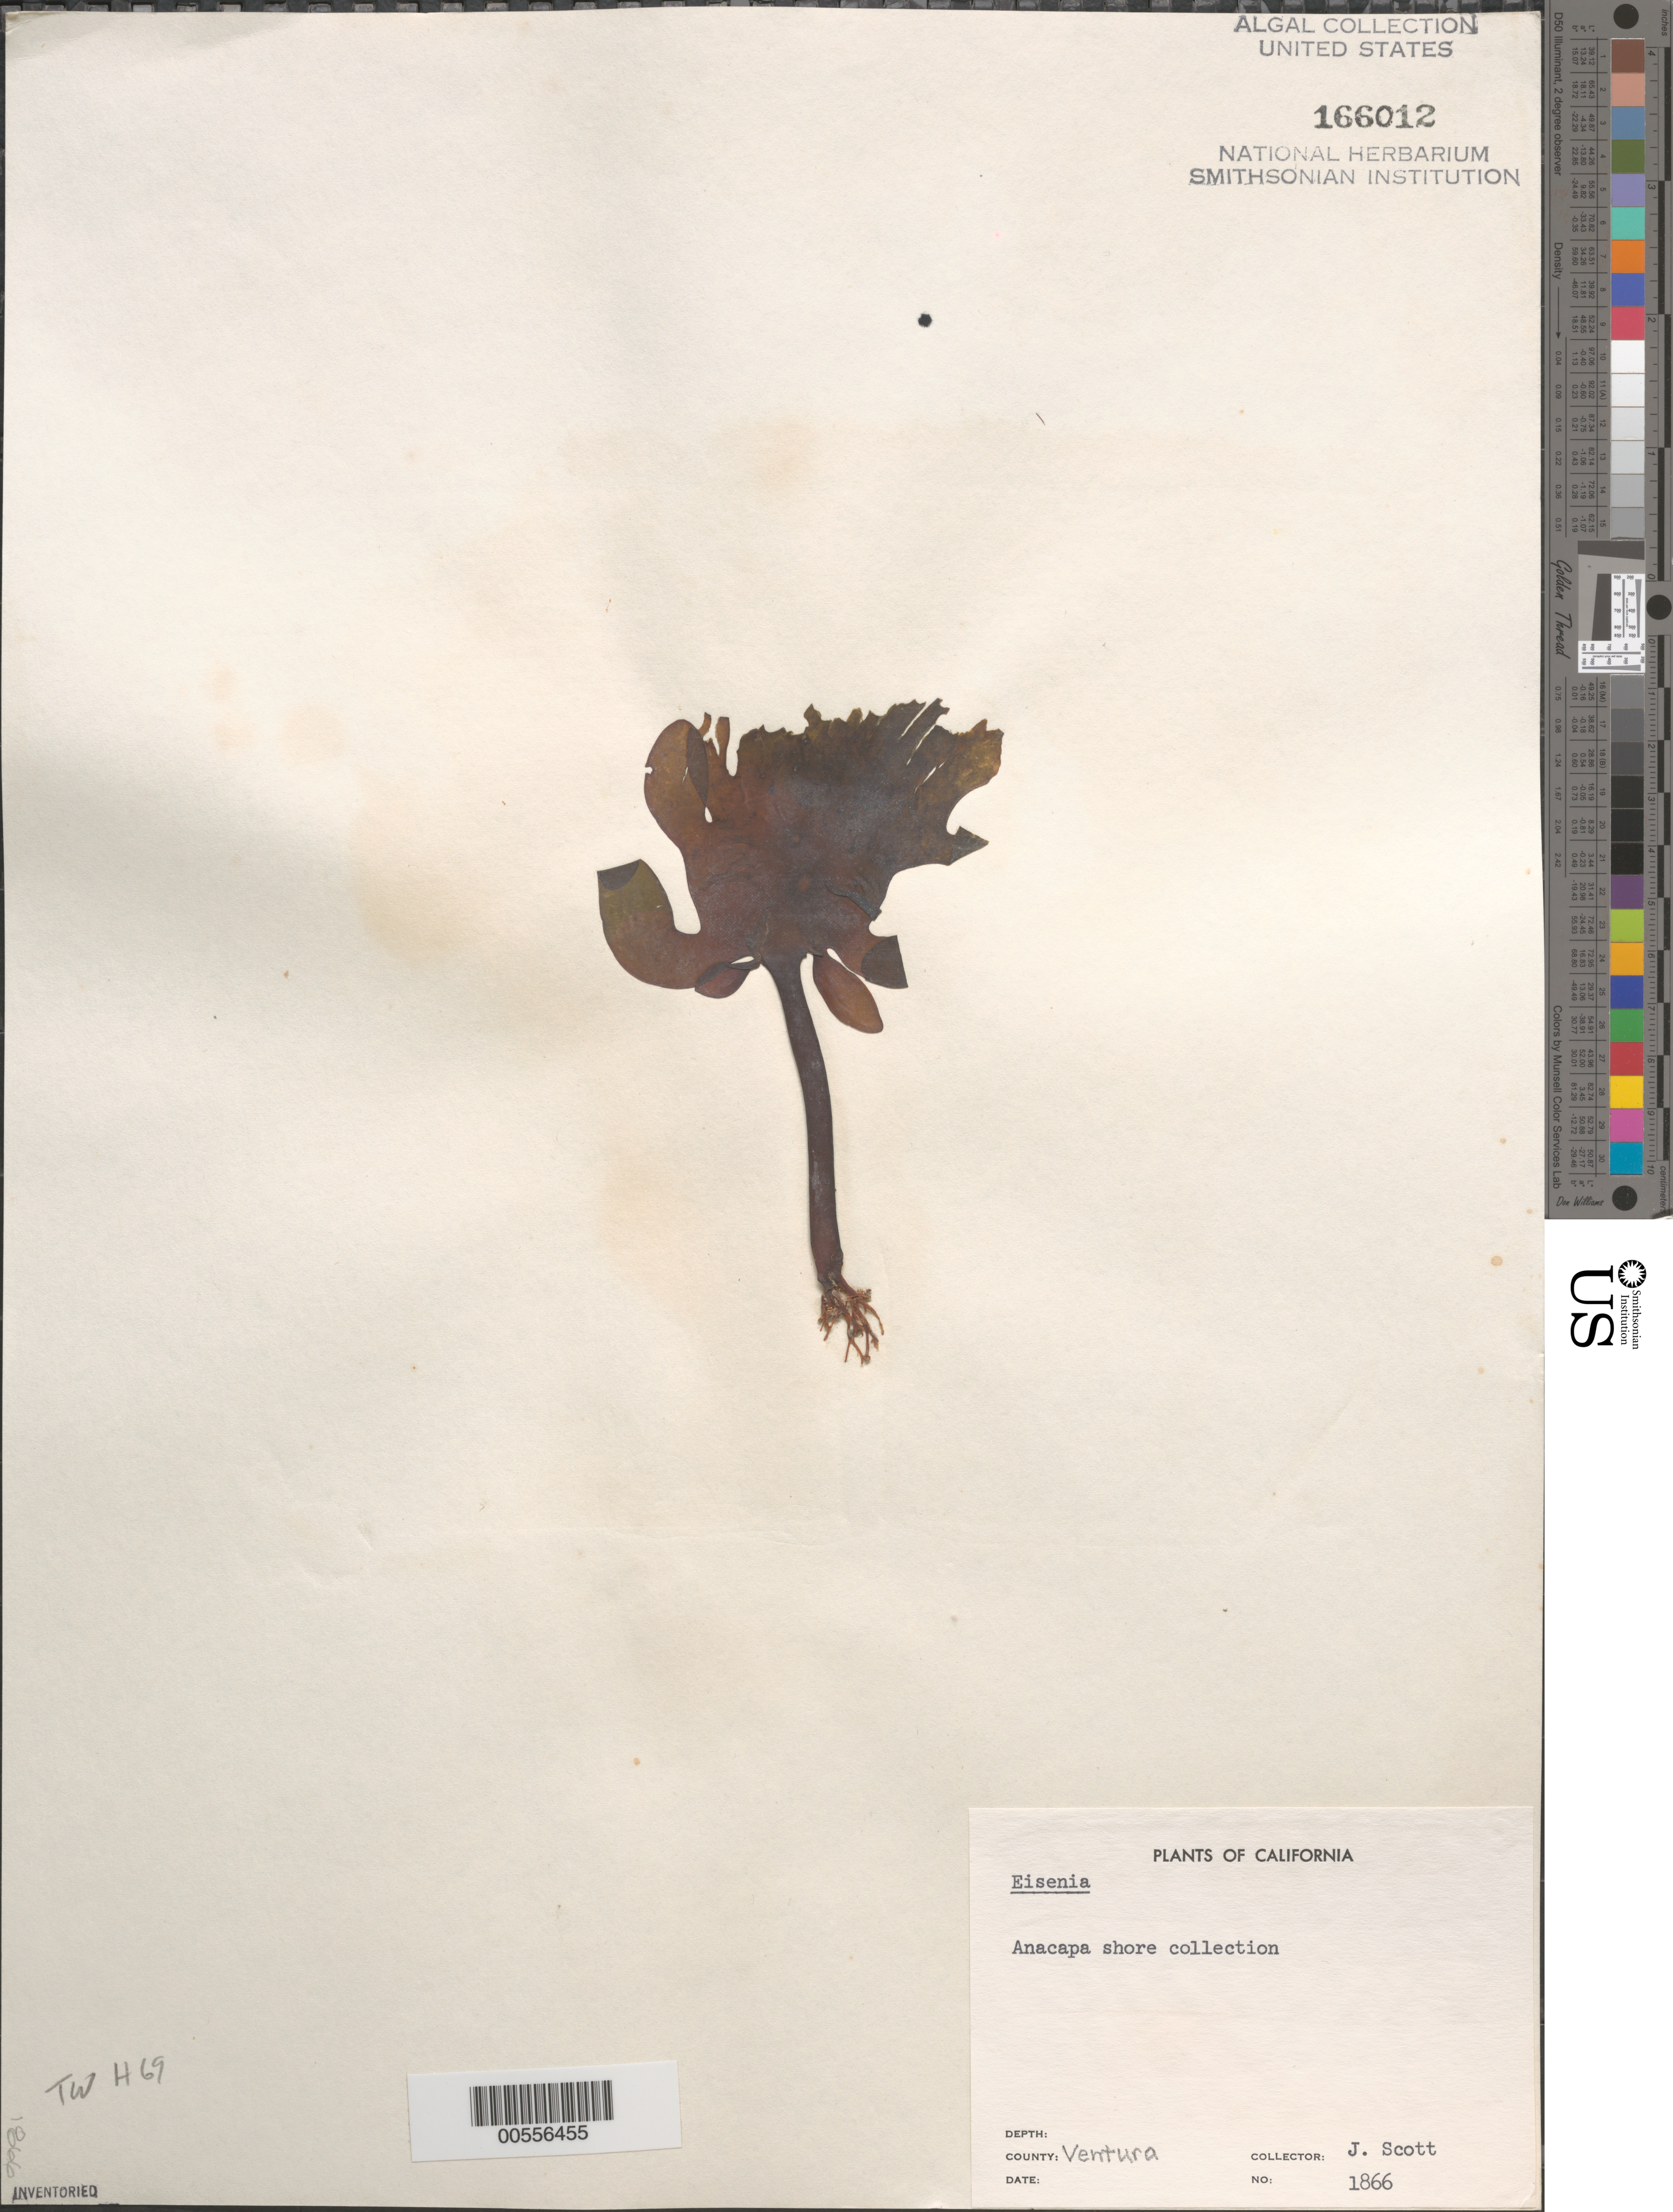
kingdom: Chromista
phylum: Ochrophyta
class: Phaeophyceae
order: Laminariales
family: Lessoniaceae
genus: Eisenia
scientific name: Eisenia sp.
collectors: J. Scott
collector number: Neushul 1866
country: United States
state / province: California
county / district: Ventura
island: Anacapa Island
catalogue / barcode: US 166012